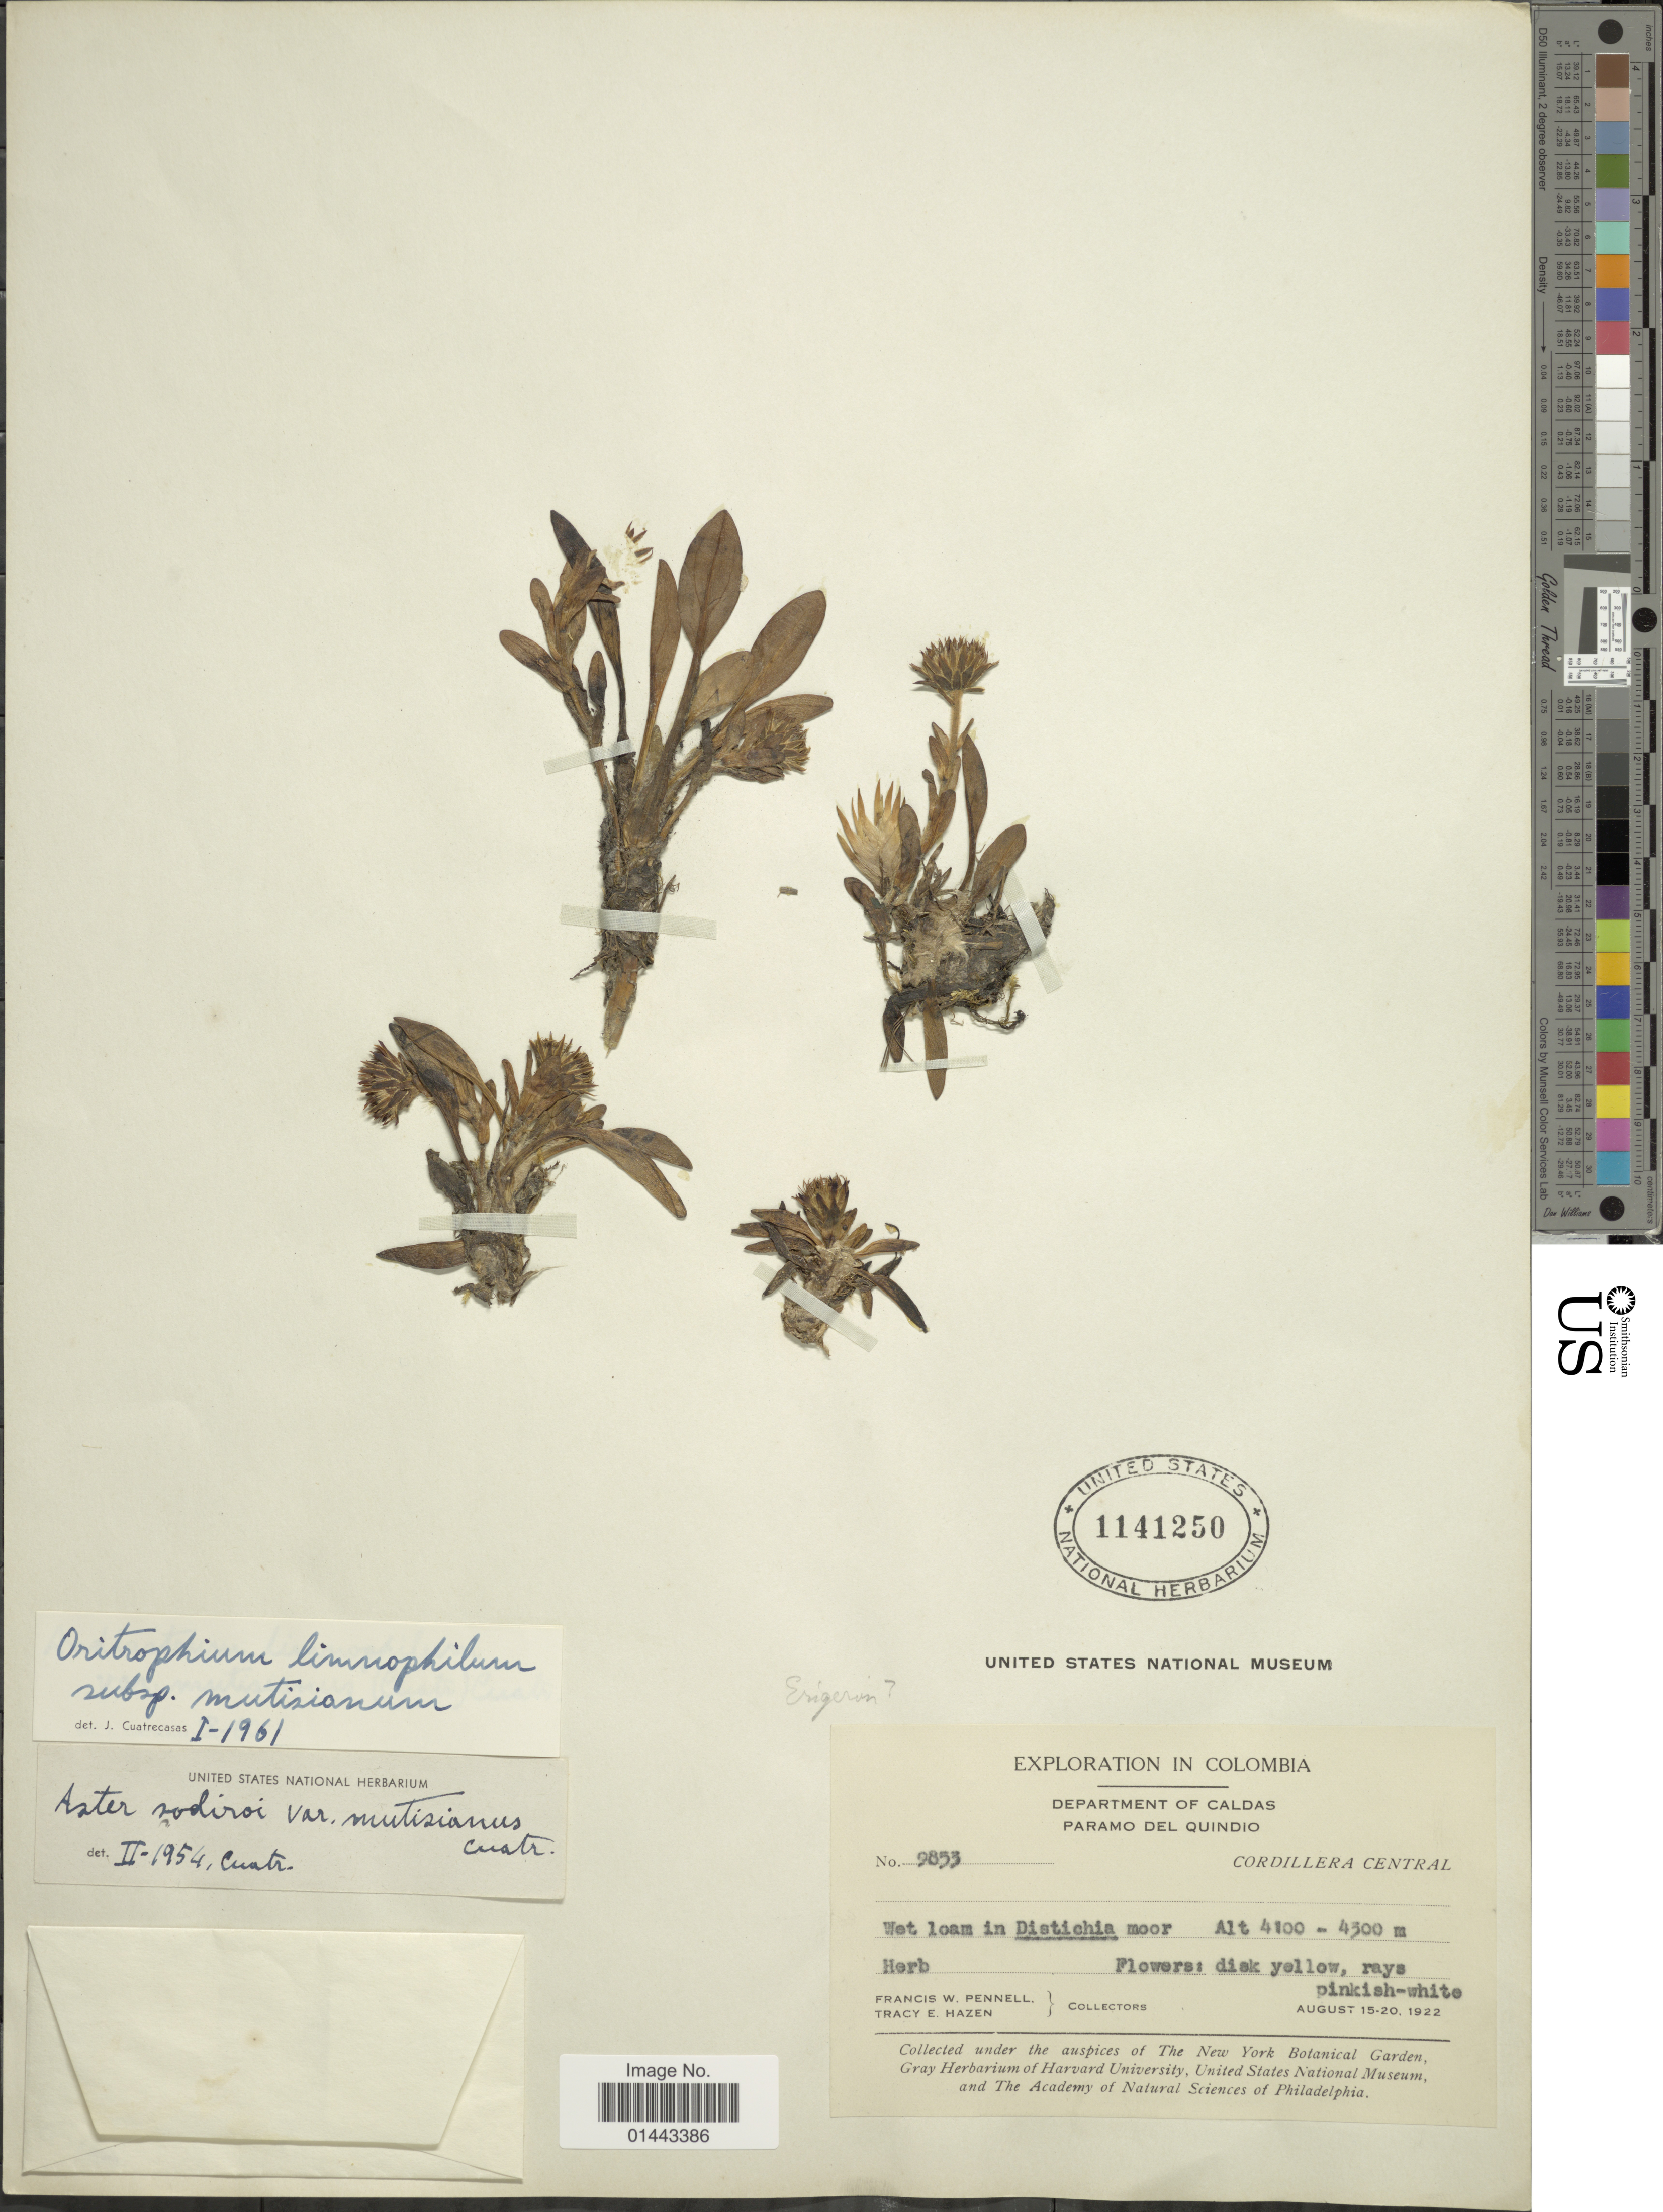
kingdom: Plantae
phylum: Tracheophyta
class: Magnoliopsida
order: Asterales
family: Asteraceae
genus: Oritrophium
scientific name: Oritrophium limnophilum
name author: (Sch. Bip.) Cuatrec.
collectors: F. W. Pennell & T. E. Hazen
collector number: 9853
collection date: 1922-08-15/1922-08-20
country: Colombia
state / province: Caldas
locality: Paramos del Quindio, Cordillera Central.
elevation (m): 4100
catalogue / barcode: US 1141250